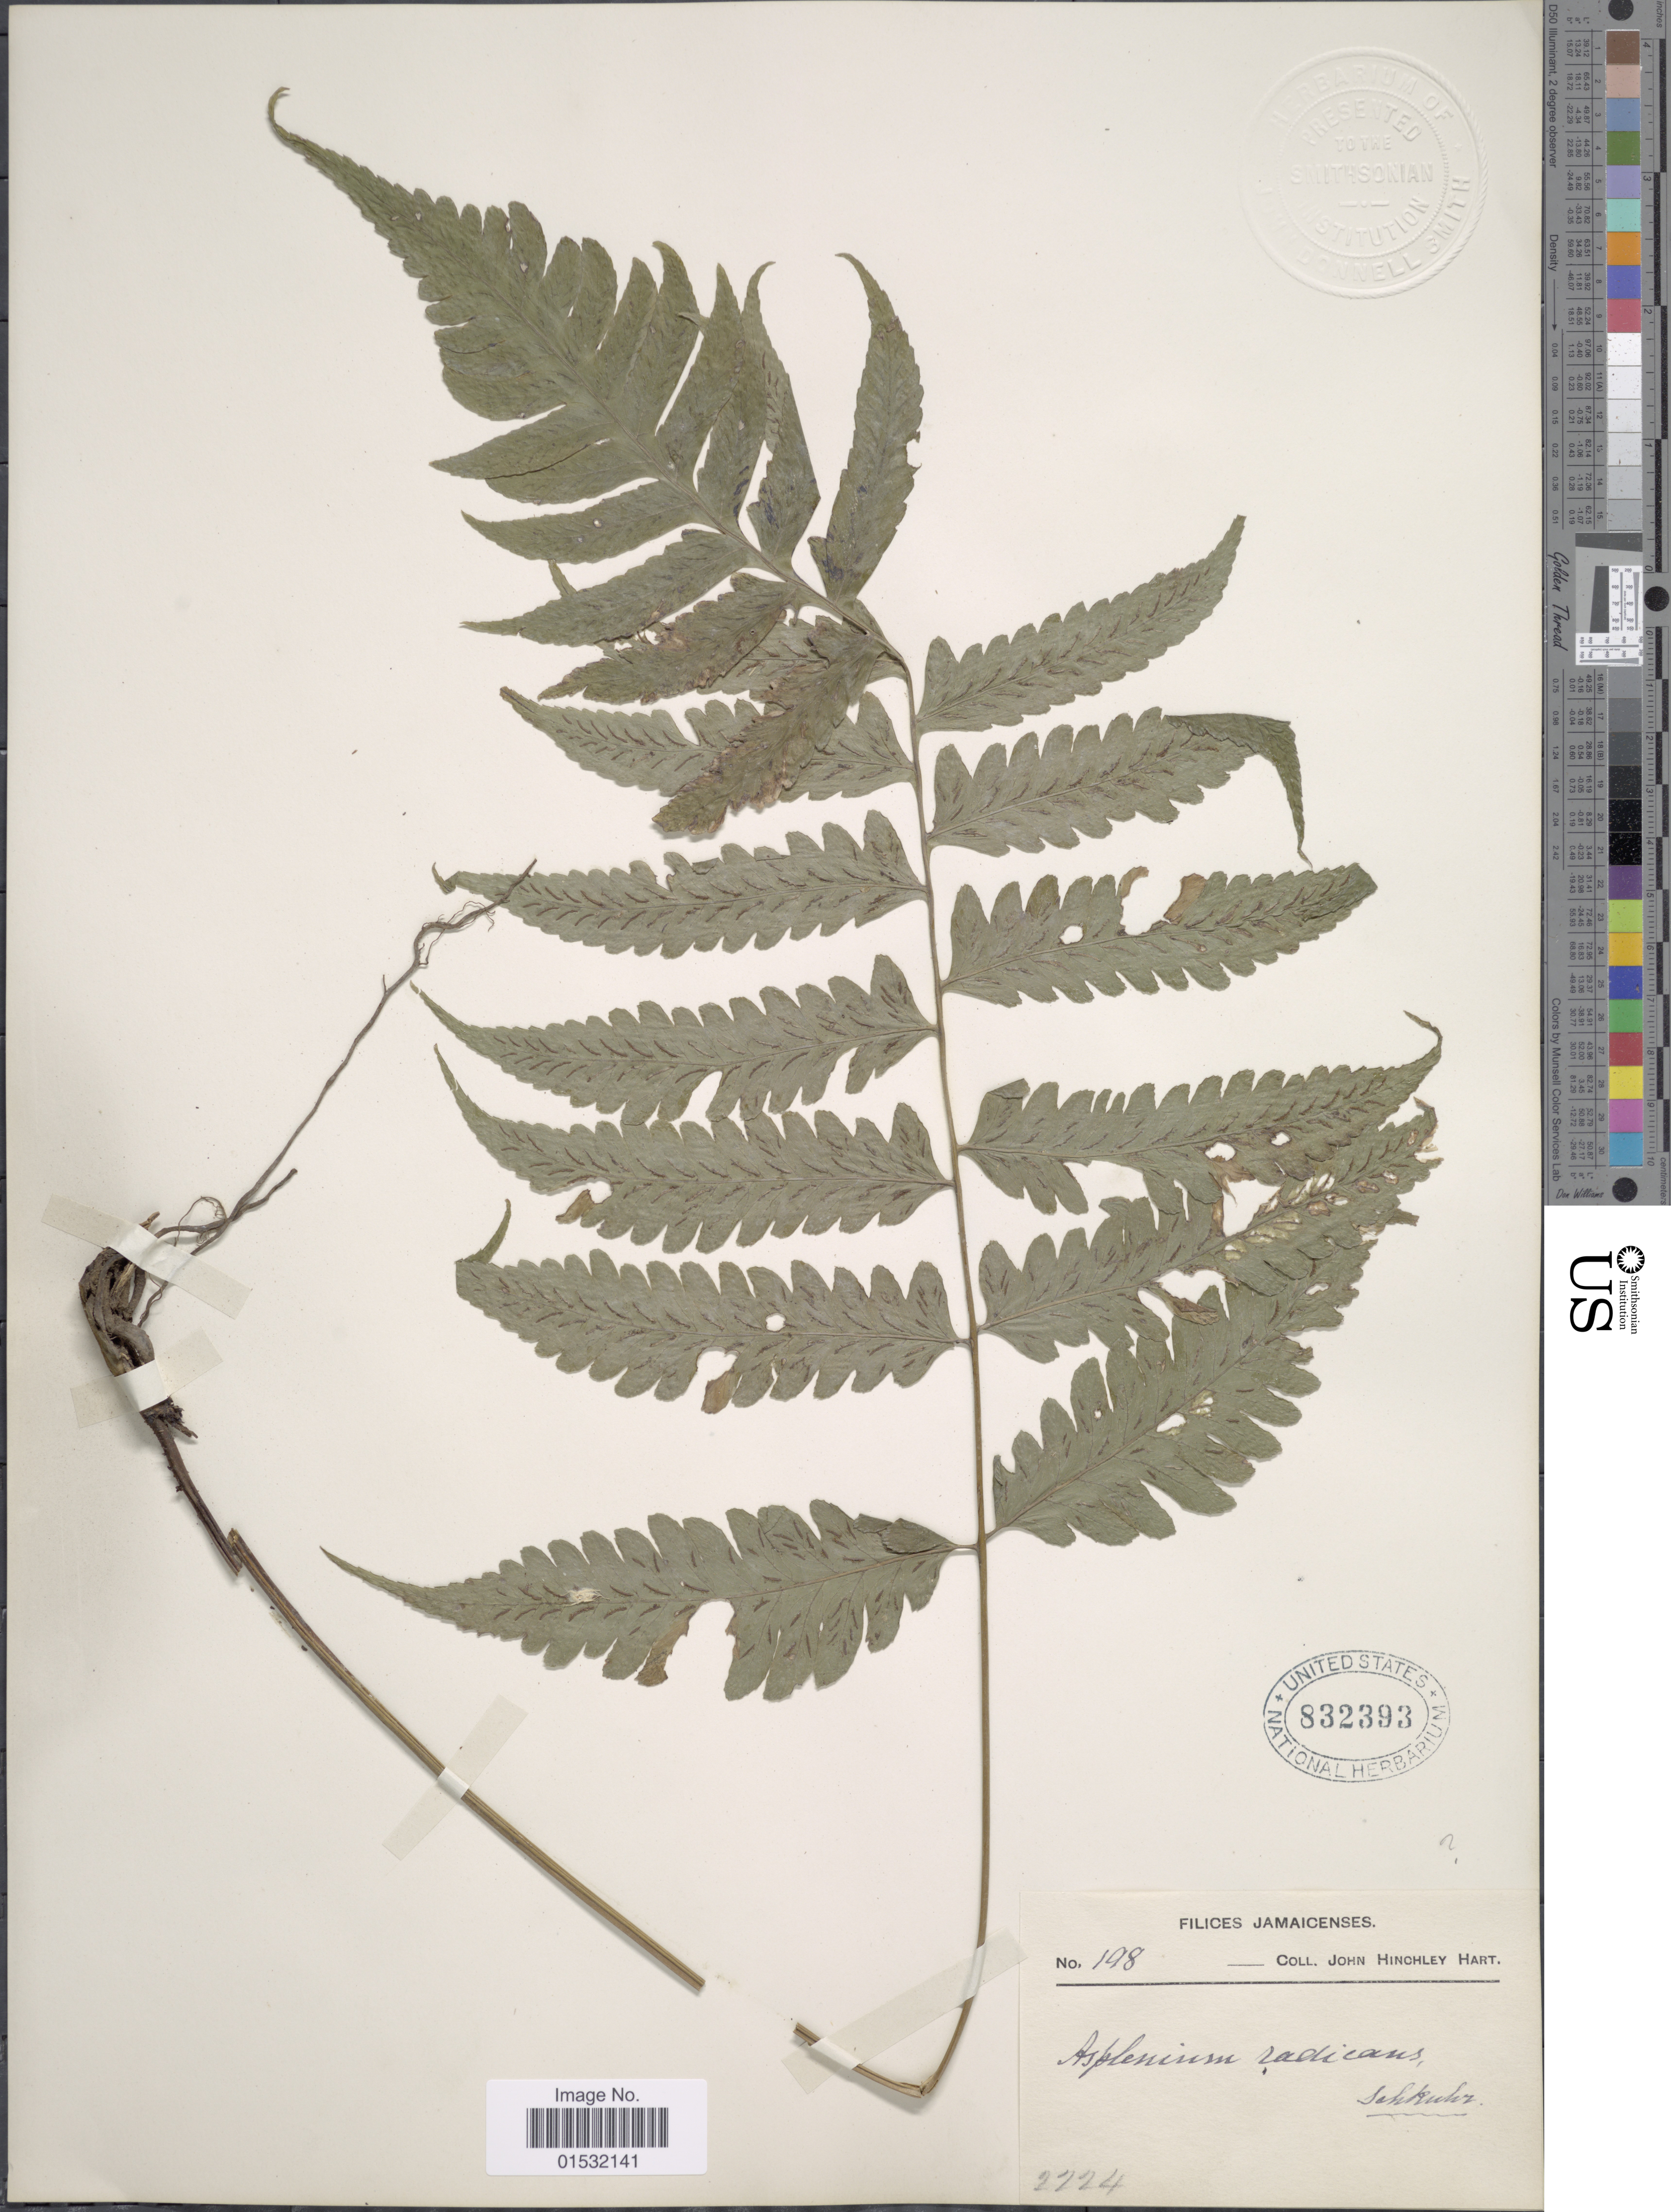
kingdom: Plantae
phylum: Tracheophyta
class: Polypodiopsida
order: Polypodiales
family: Athyriaceae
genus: Diplazium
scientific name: Diplazium cristatum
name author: (Desr.) Alston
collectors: J. H. Hart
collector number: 198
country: Jamaica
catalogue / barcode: US 832393